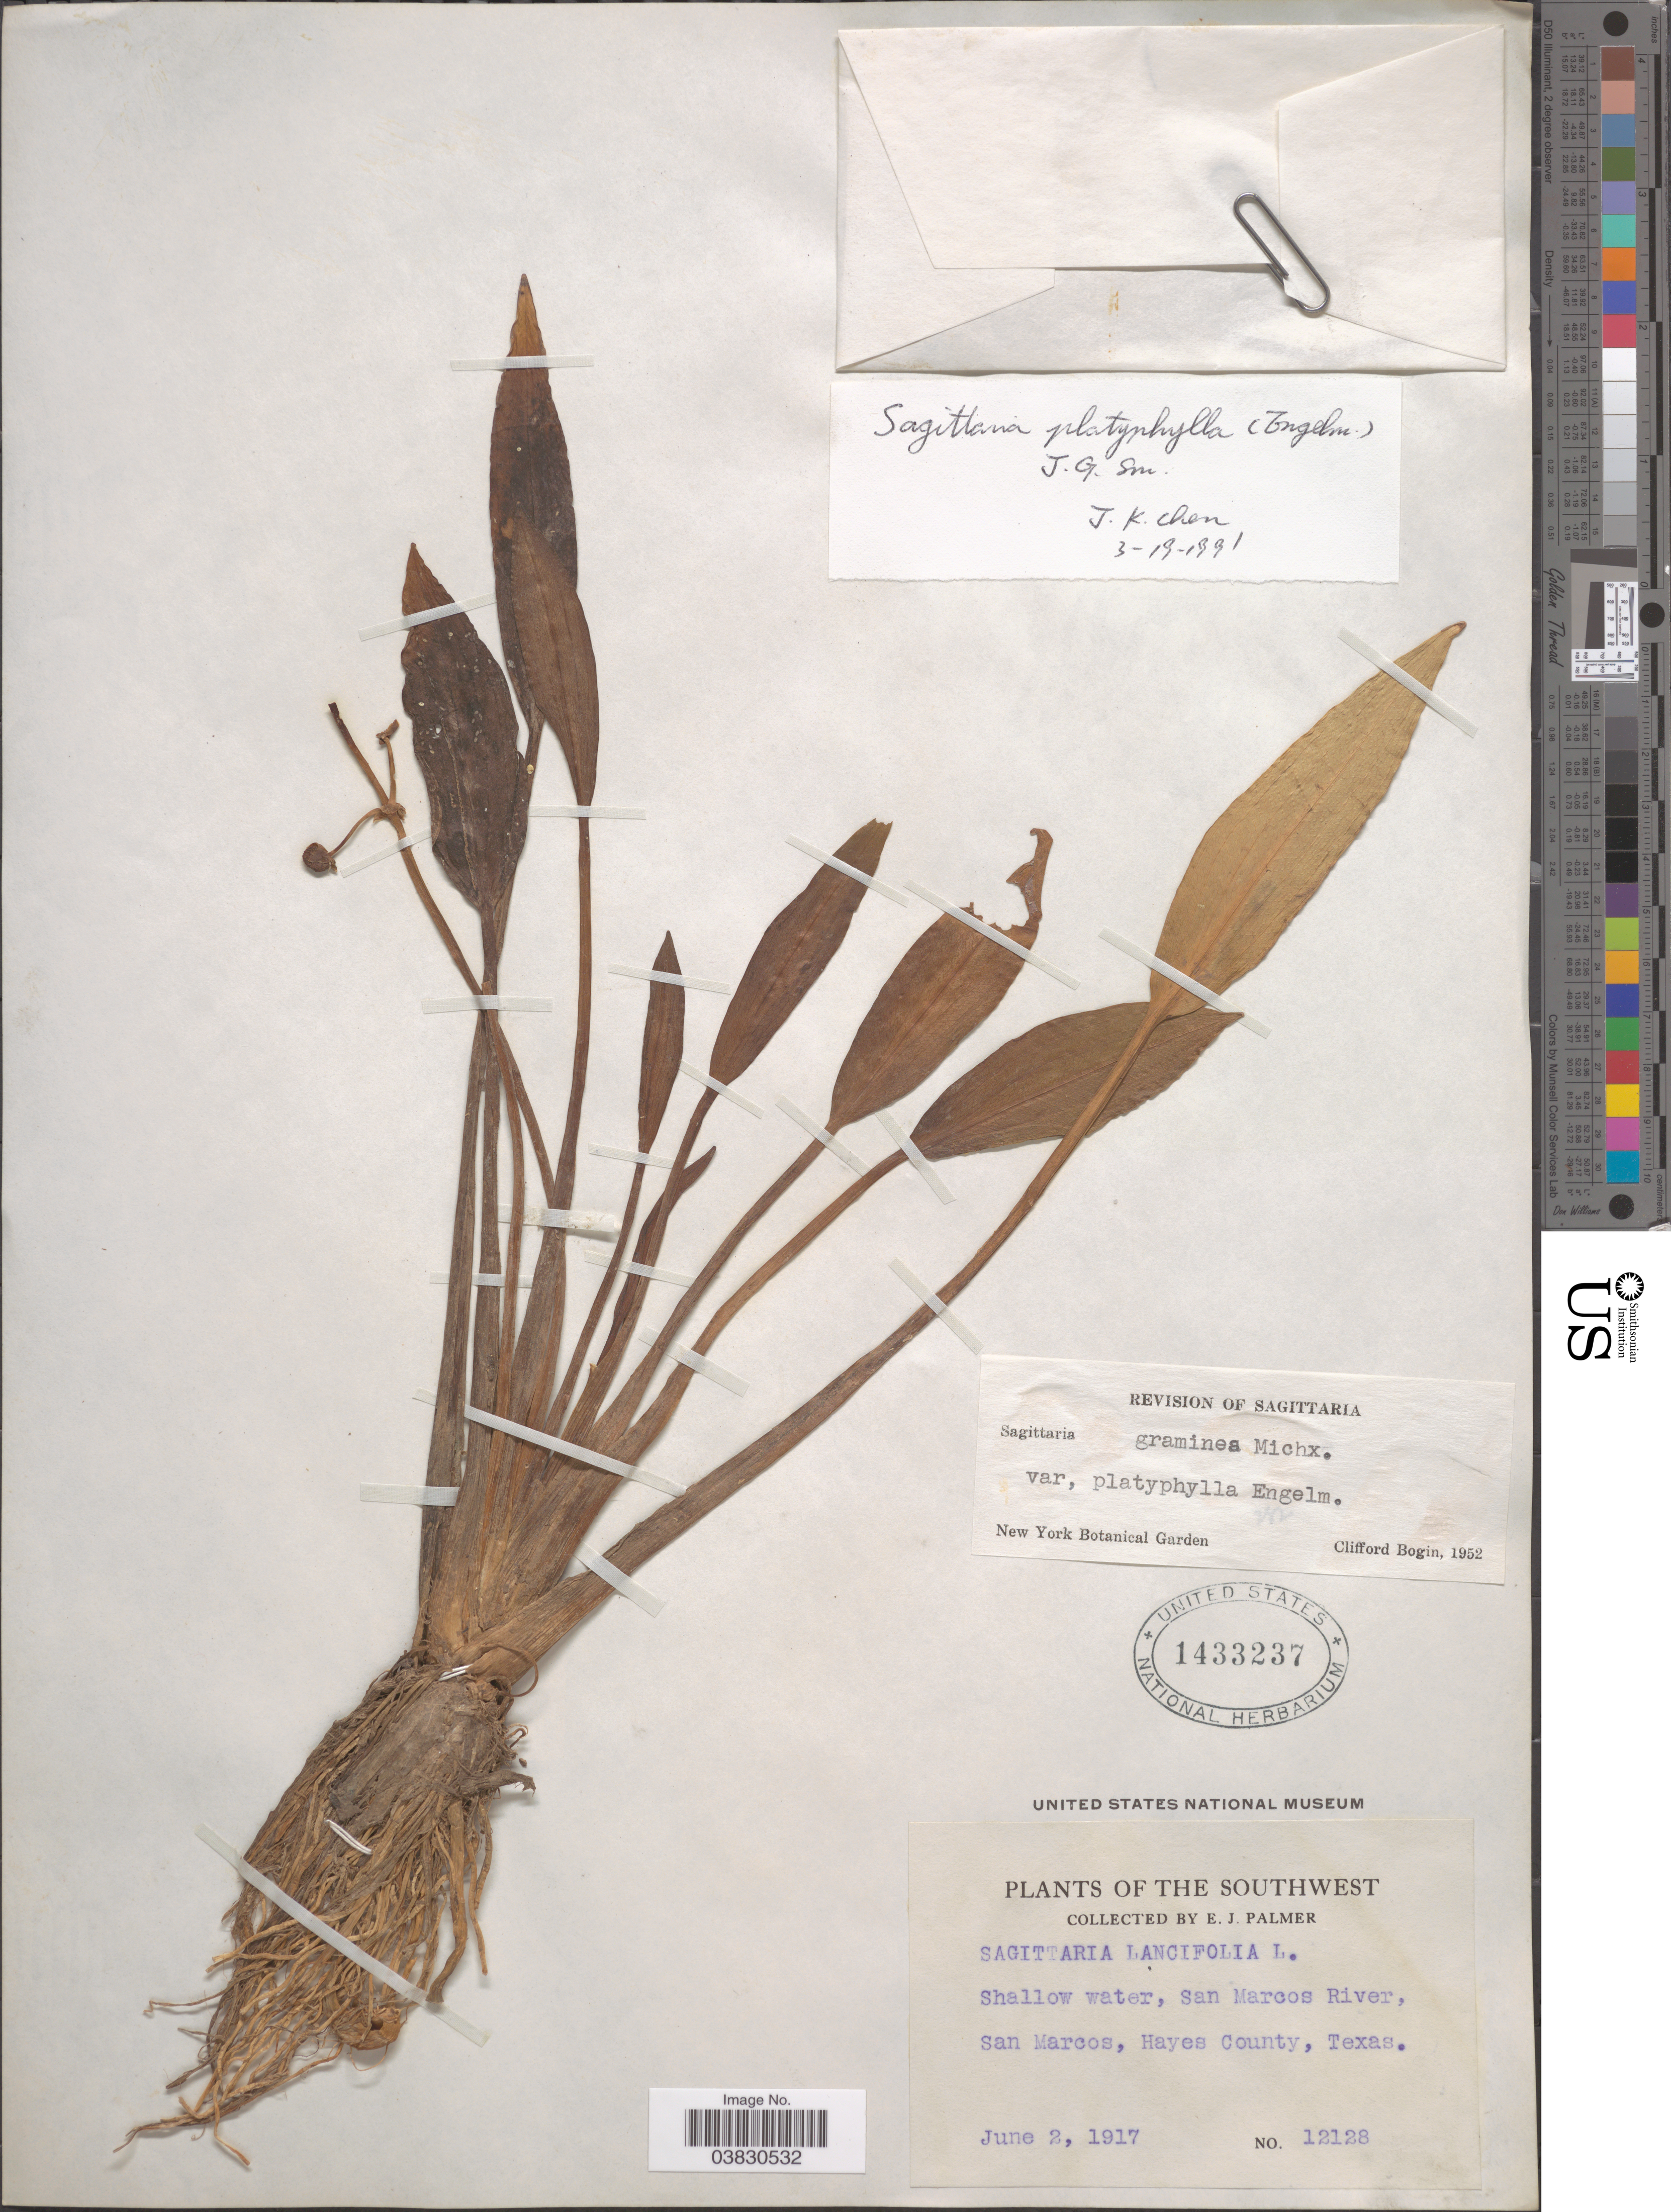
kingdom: Plantae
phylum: Tracheophyta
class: Liliopsida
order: Alismatales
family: Alismataceae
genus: Sagittaria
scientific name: Sagittaria platyphylla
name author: (Englem.) J.G. Sm.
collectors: E. J. Palmer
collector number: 12128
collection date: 1917-06-02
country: United States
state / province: Texas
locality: Southwest. Shallow water, San Marcos River, San Marcos, Hayes County.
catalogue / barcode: US 1433237